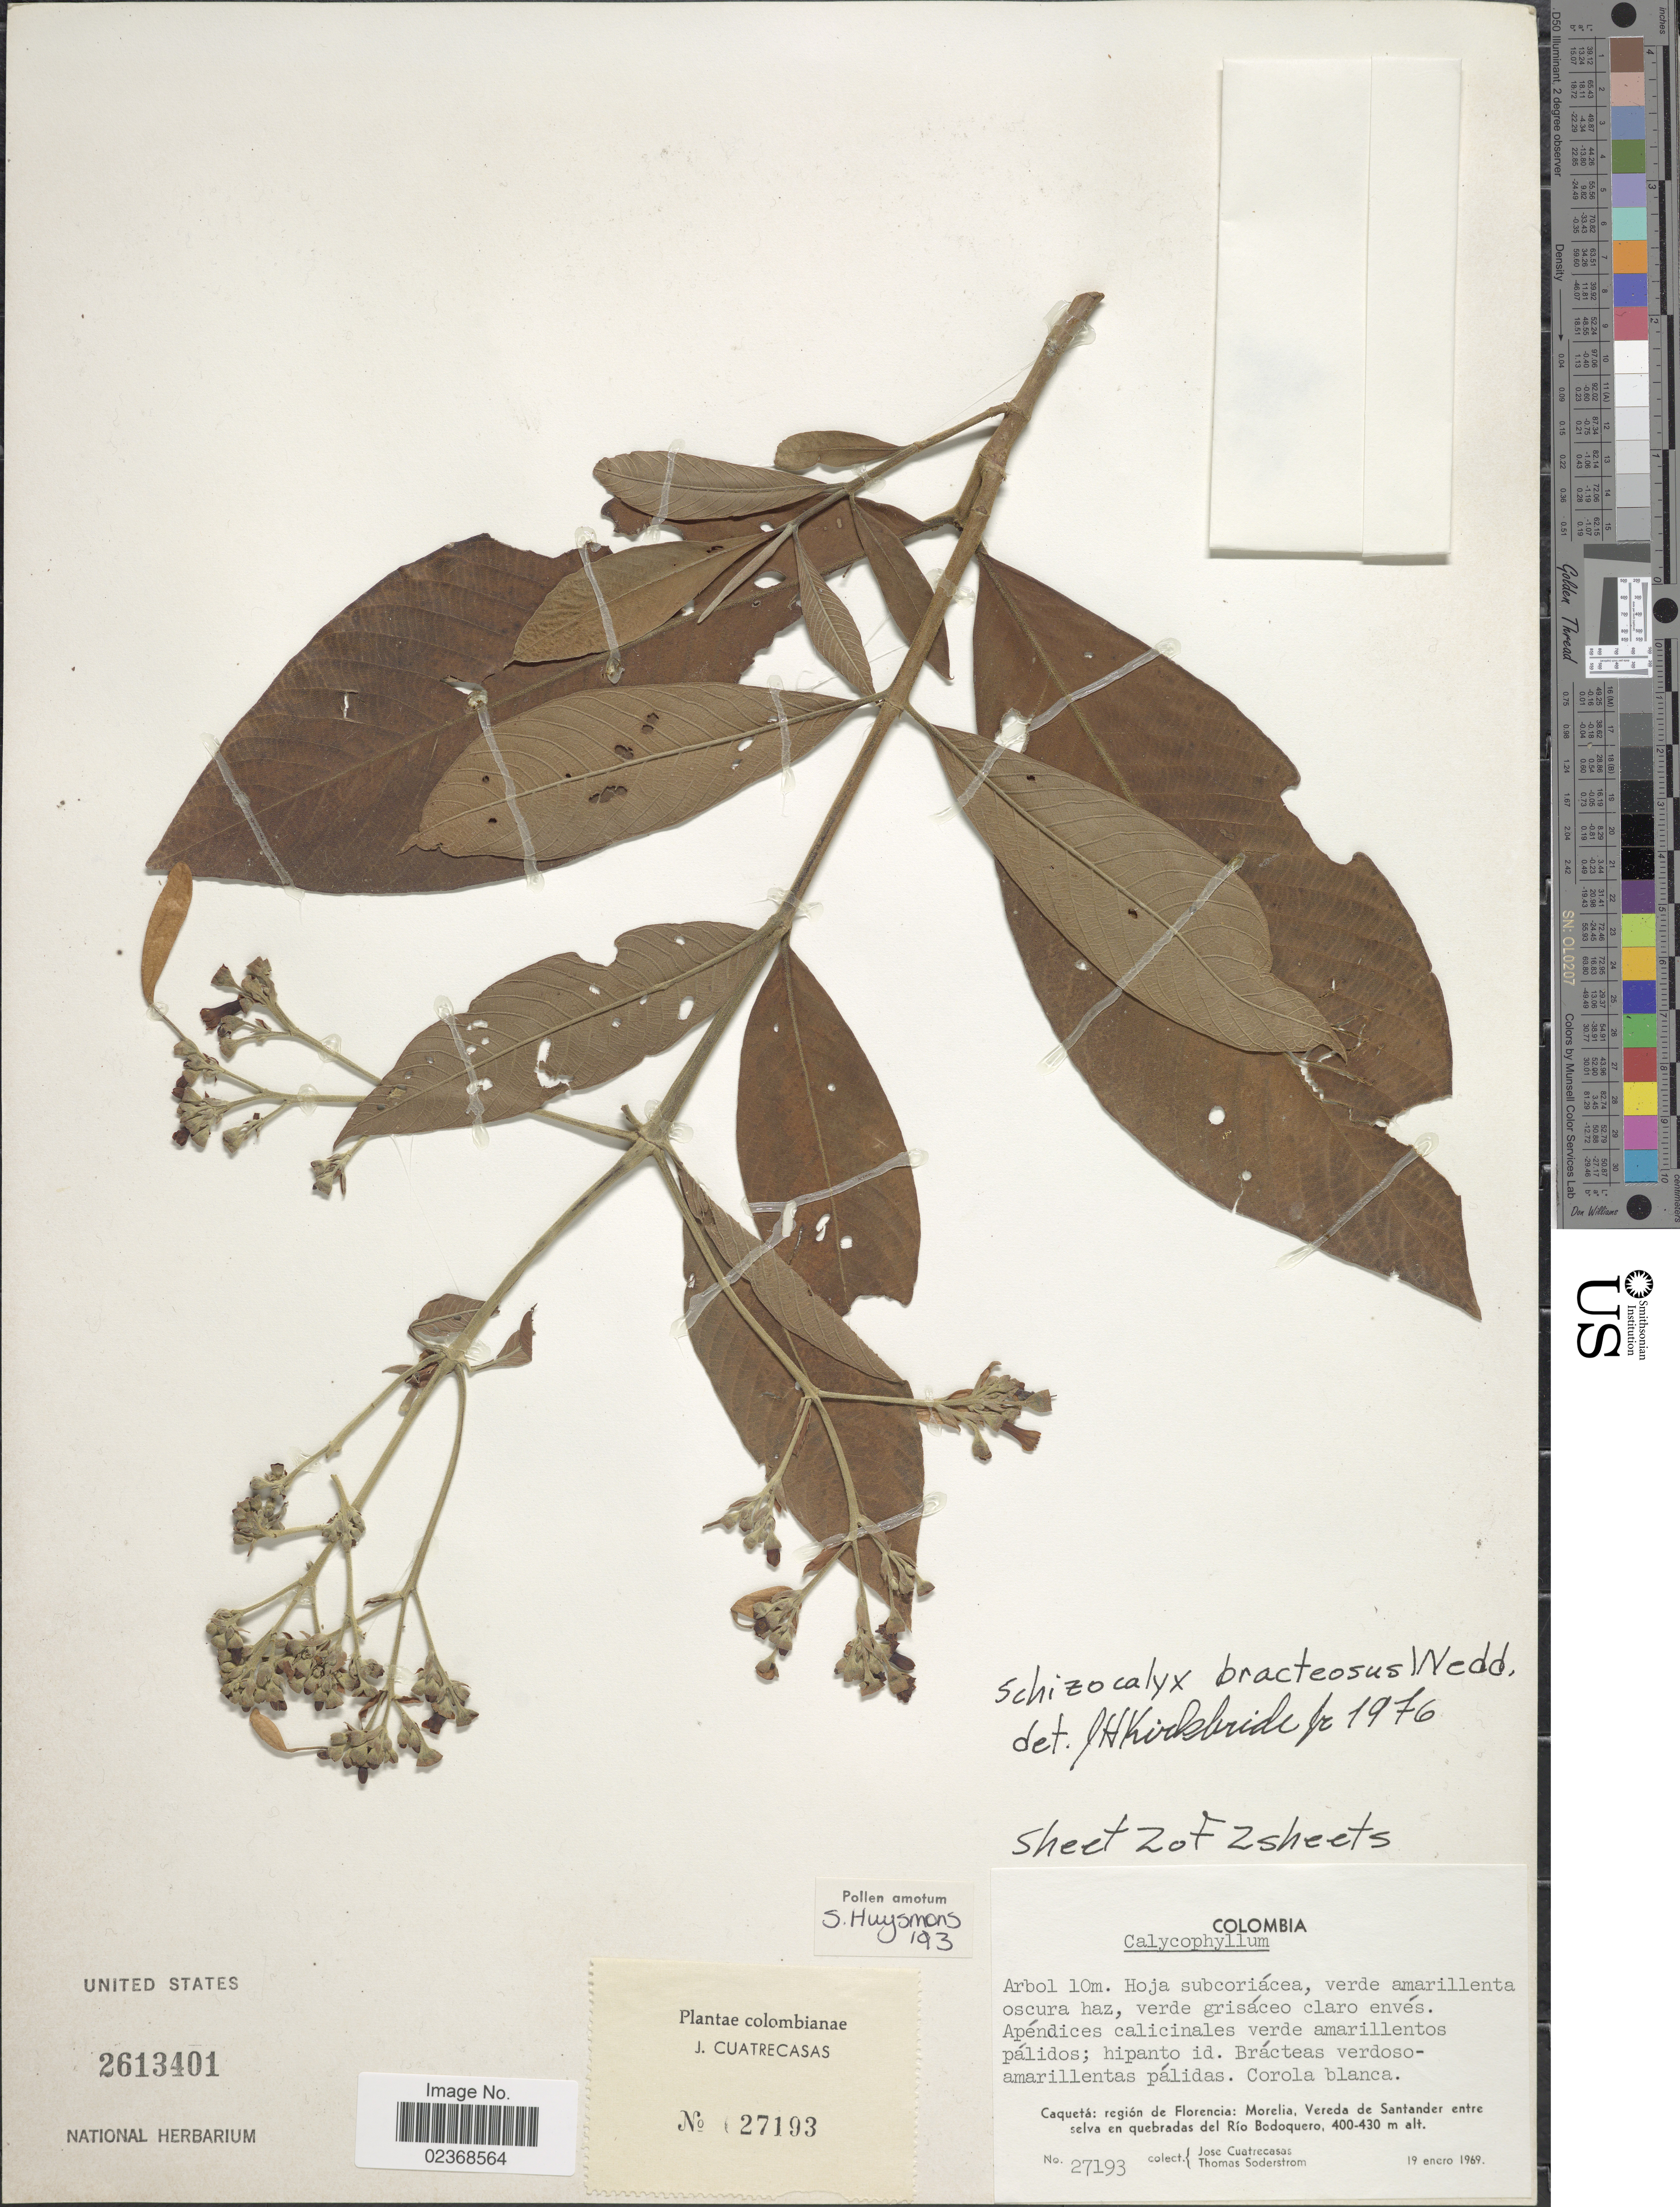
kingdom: Plantae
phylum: Tracheophyta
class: Magnoliopsida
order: Gentianales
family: Rubiaceae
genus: Schizocalyx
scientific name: Schizocalyx bracteosus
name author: Wedd.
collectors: J. Cuatrecasas & T. R. Soderstrom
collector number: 27193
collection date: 1969-01-19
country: Colombia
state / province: Caquetá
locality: Region de Florencia: Morelia, Vereda de Santander entre selva em quebradas del Rio Bodoquero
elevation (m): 400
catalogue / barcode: US 2613401